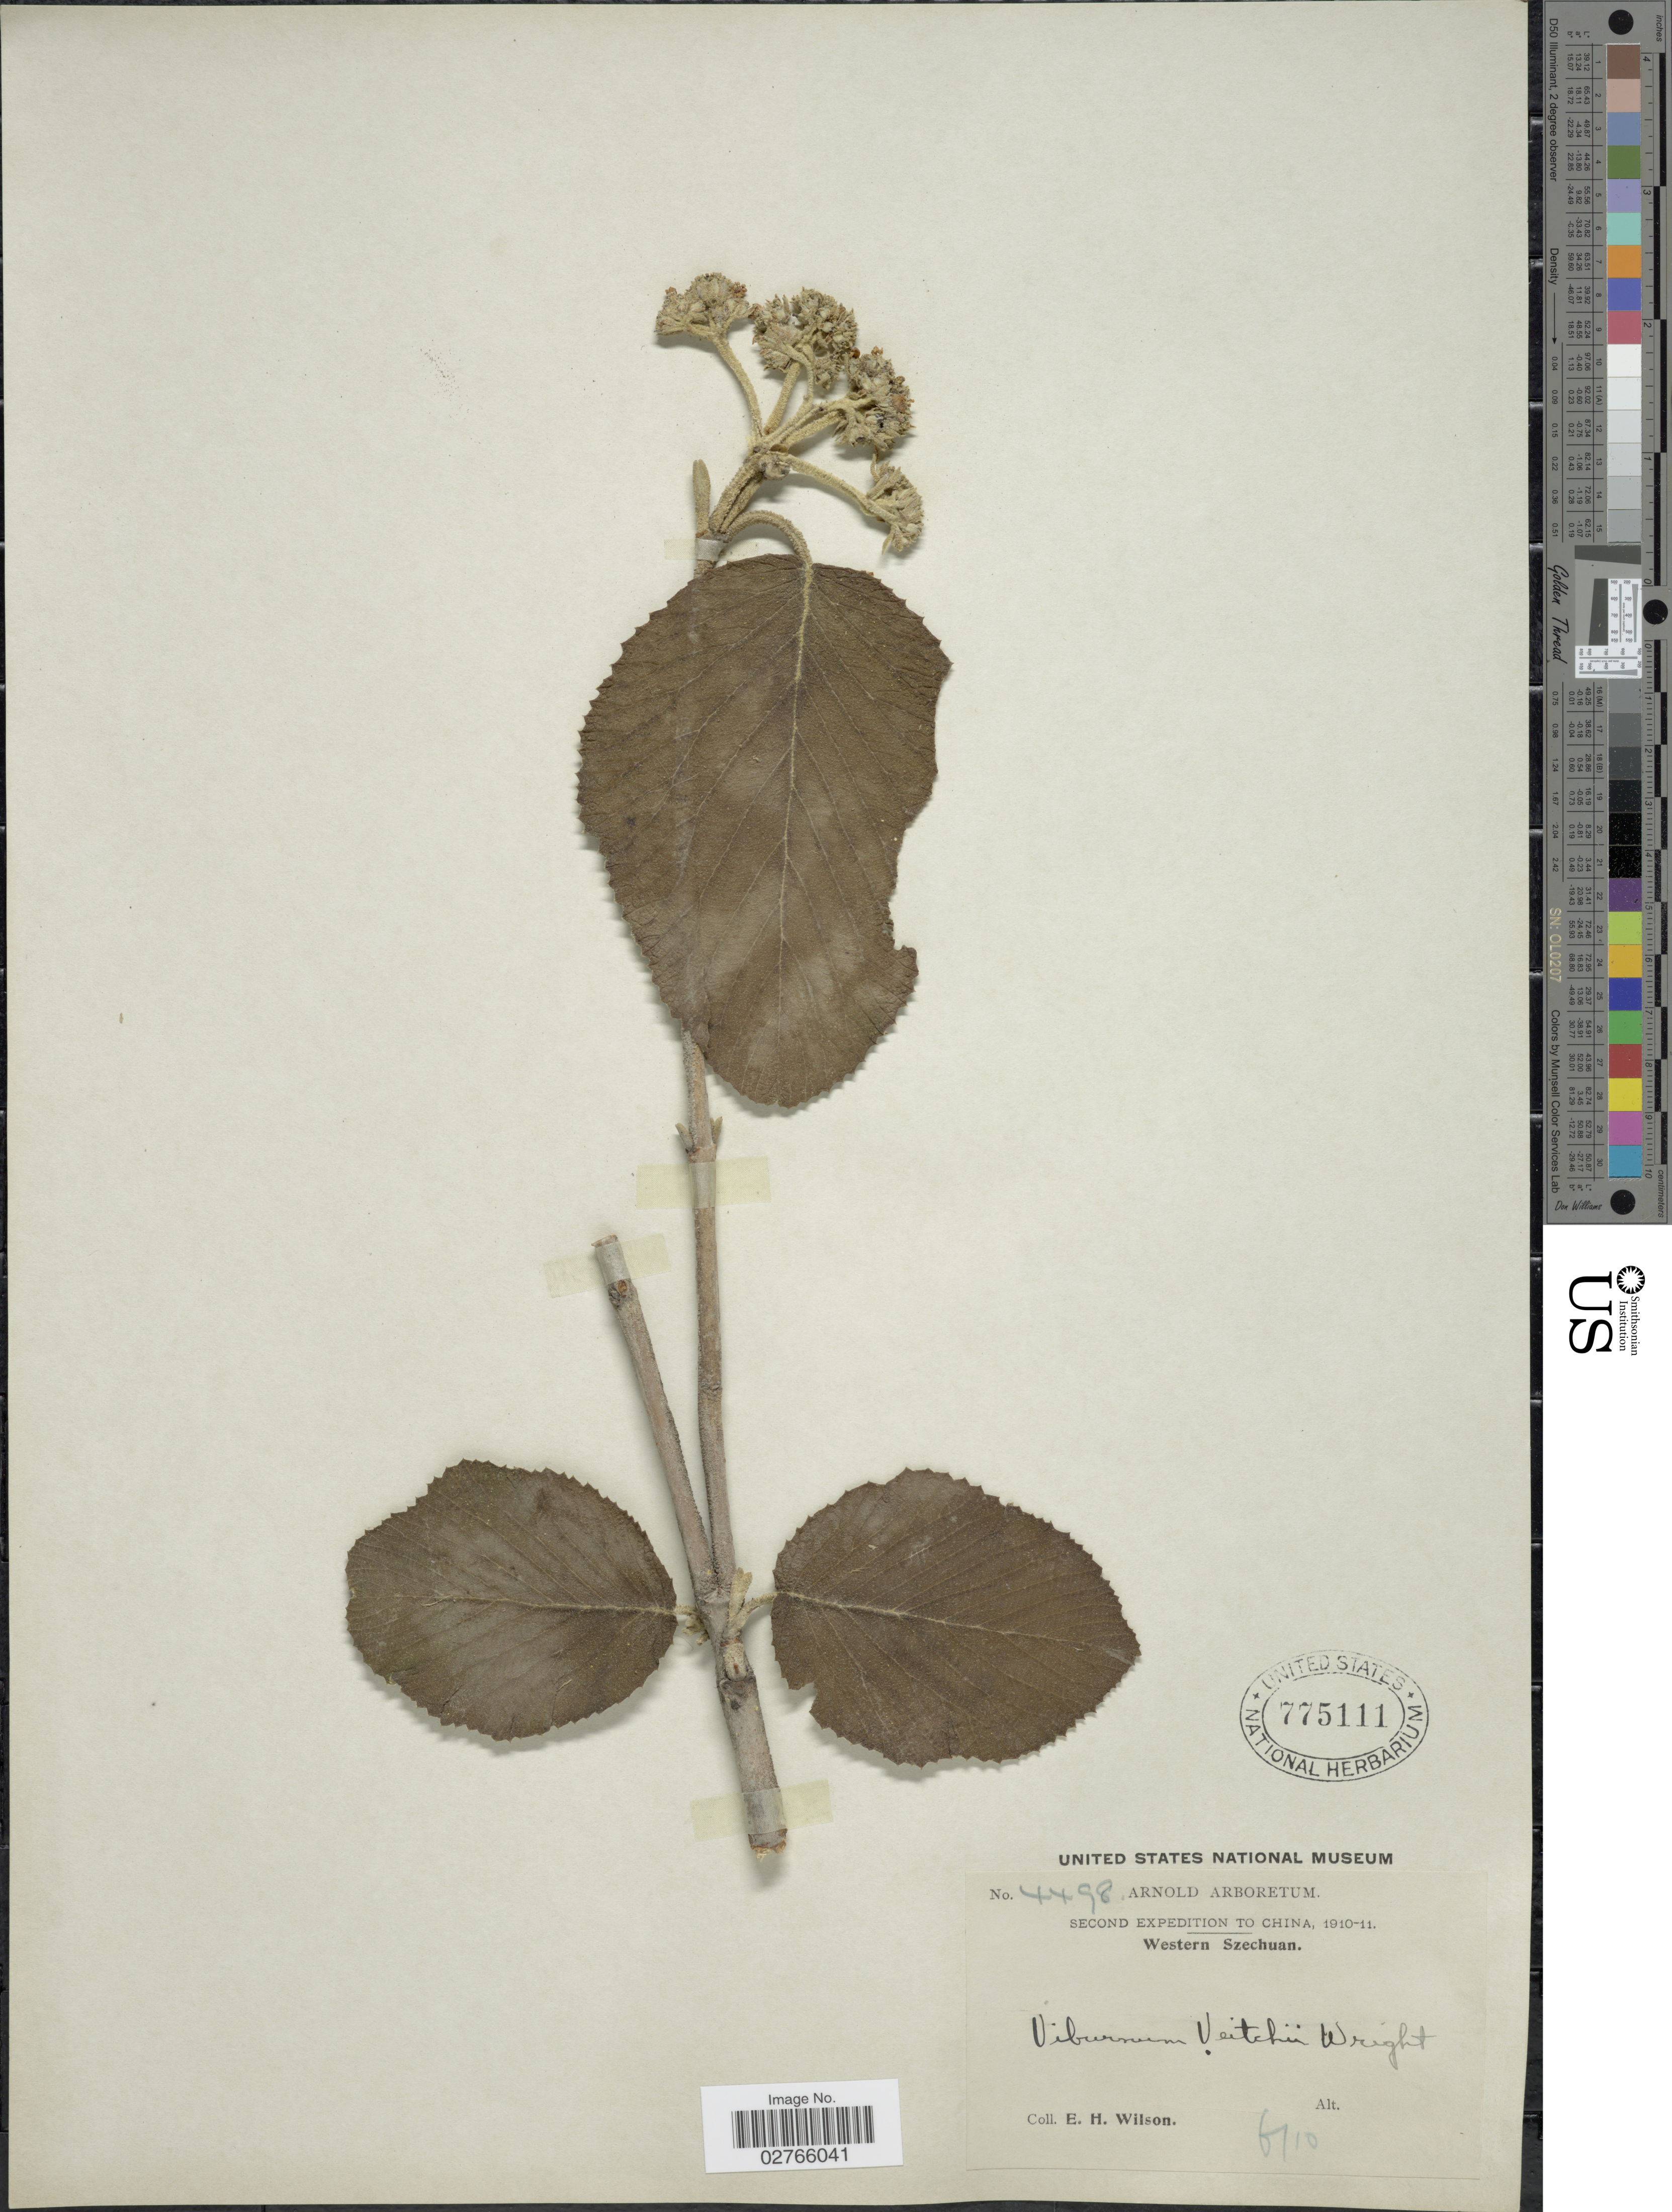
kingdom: Plantae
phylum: Tracheophyta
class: Magnoliopsida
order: Dipsacales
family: Viburnaceae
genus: Viburnum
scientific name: Viburnum glomeratum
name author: Maxim.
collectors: E. Wilson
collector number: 4498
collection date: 1910-06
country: China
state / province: Sichuan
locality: Western Szechuan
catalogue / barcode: US 775111